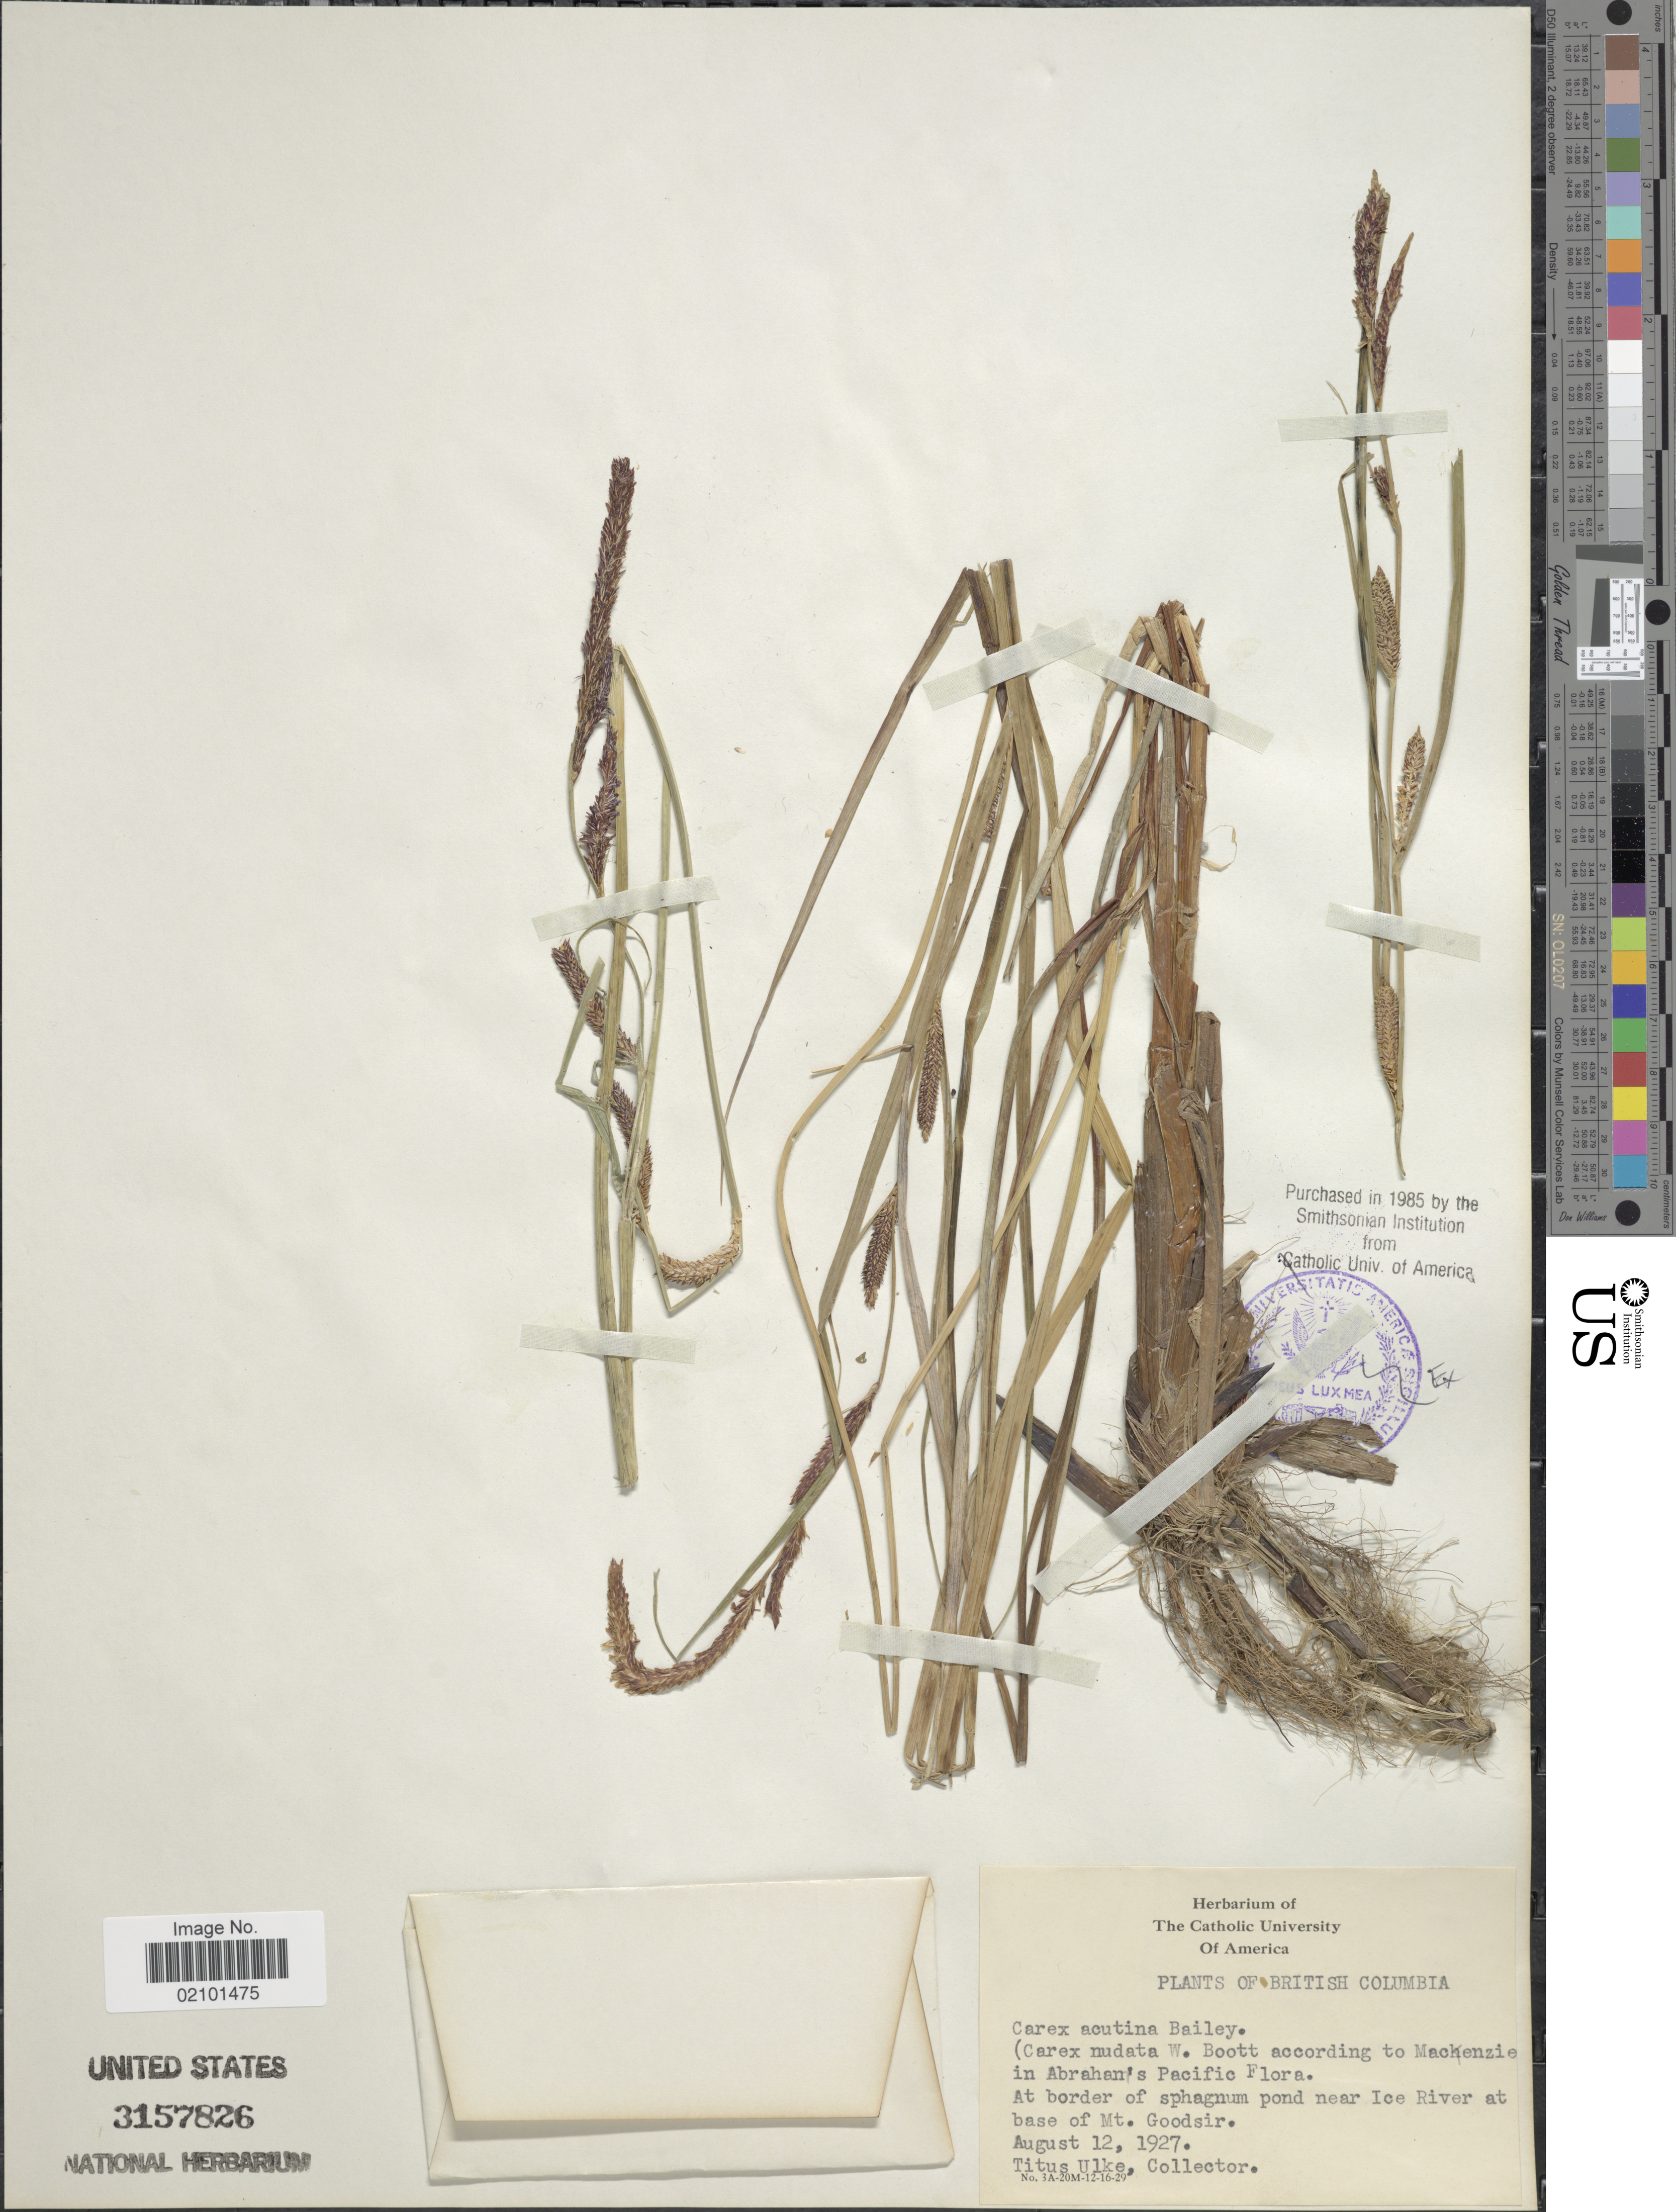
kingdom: Plantae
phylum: Tracheophyta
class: Liliopsida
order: Poales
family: Cyperaceae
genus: Carex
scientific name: Carex aquatilis var. aquatilis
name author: Wahlenb.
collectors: T. Ulke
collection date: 1927-08-12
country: Canada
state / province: British Columbia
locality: At border of sphagnum pond near Ice River at base of Mt. Goodsir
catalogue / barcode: US 3157826